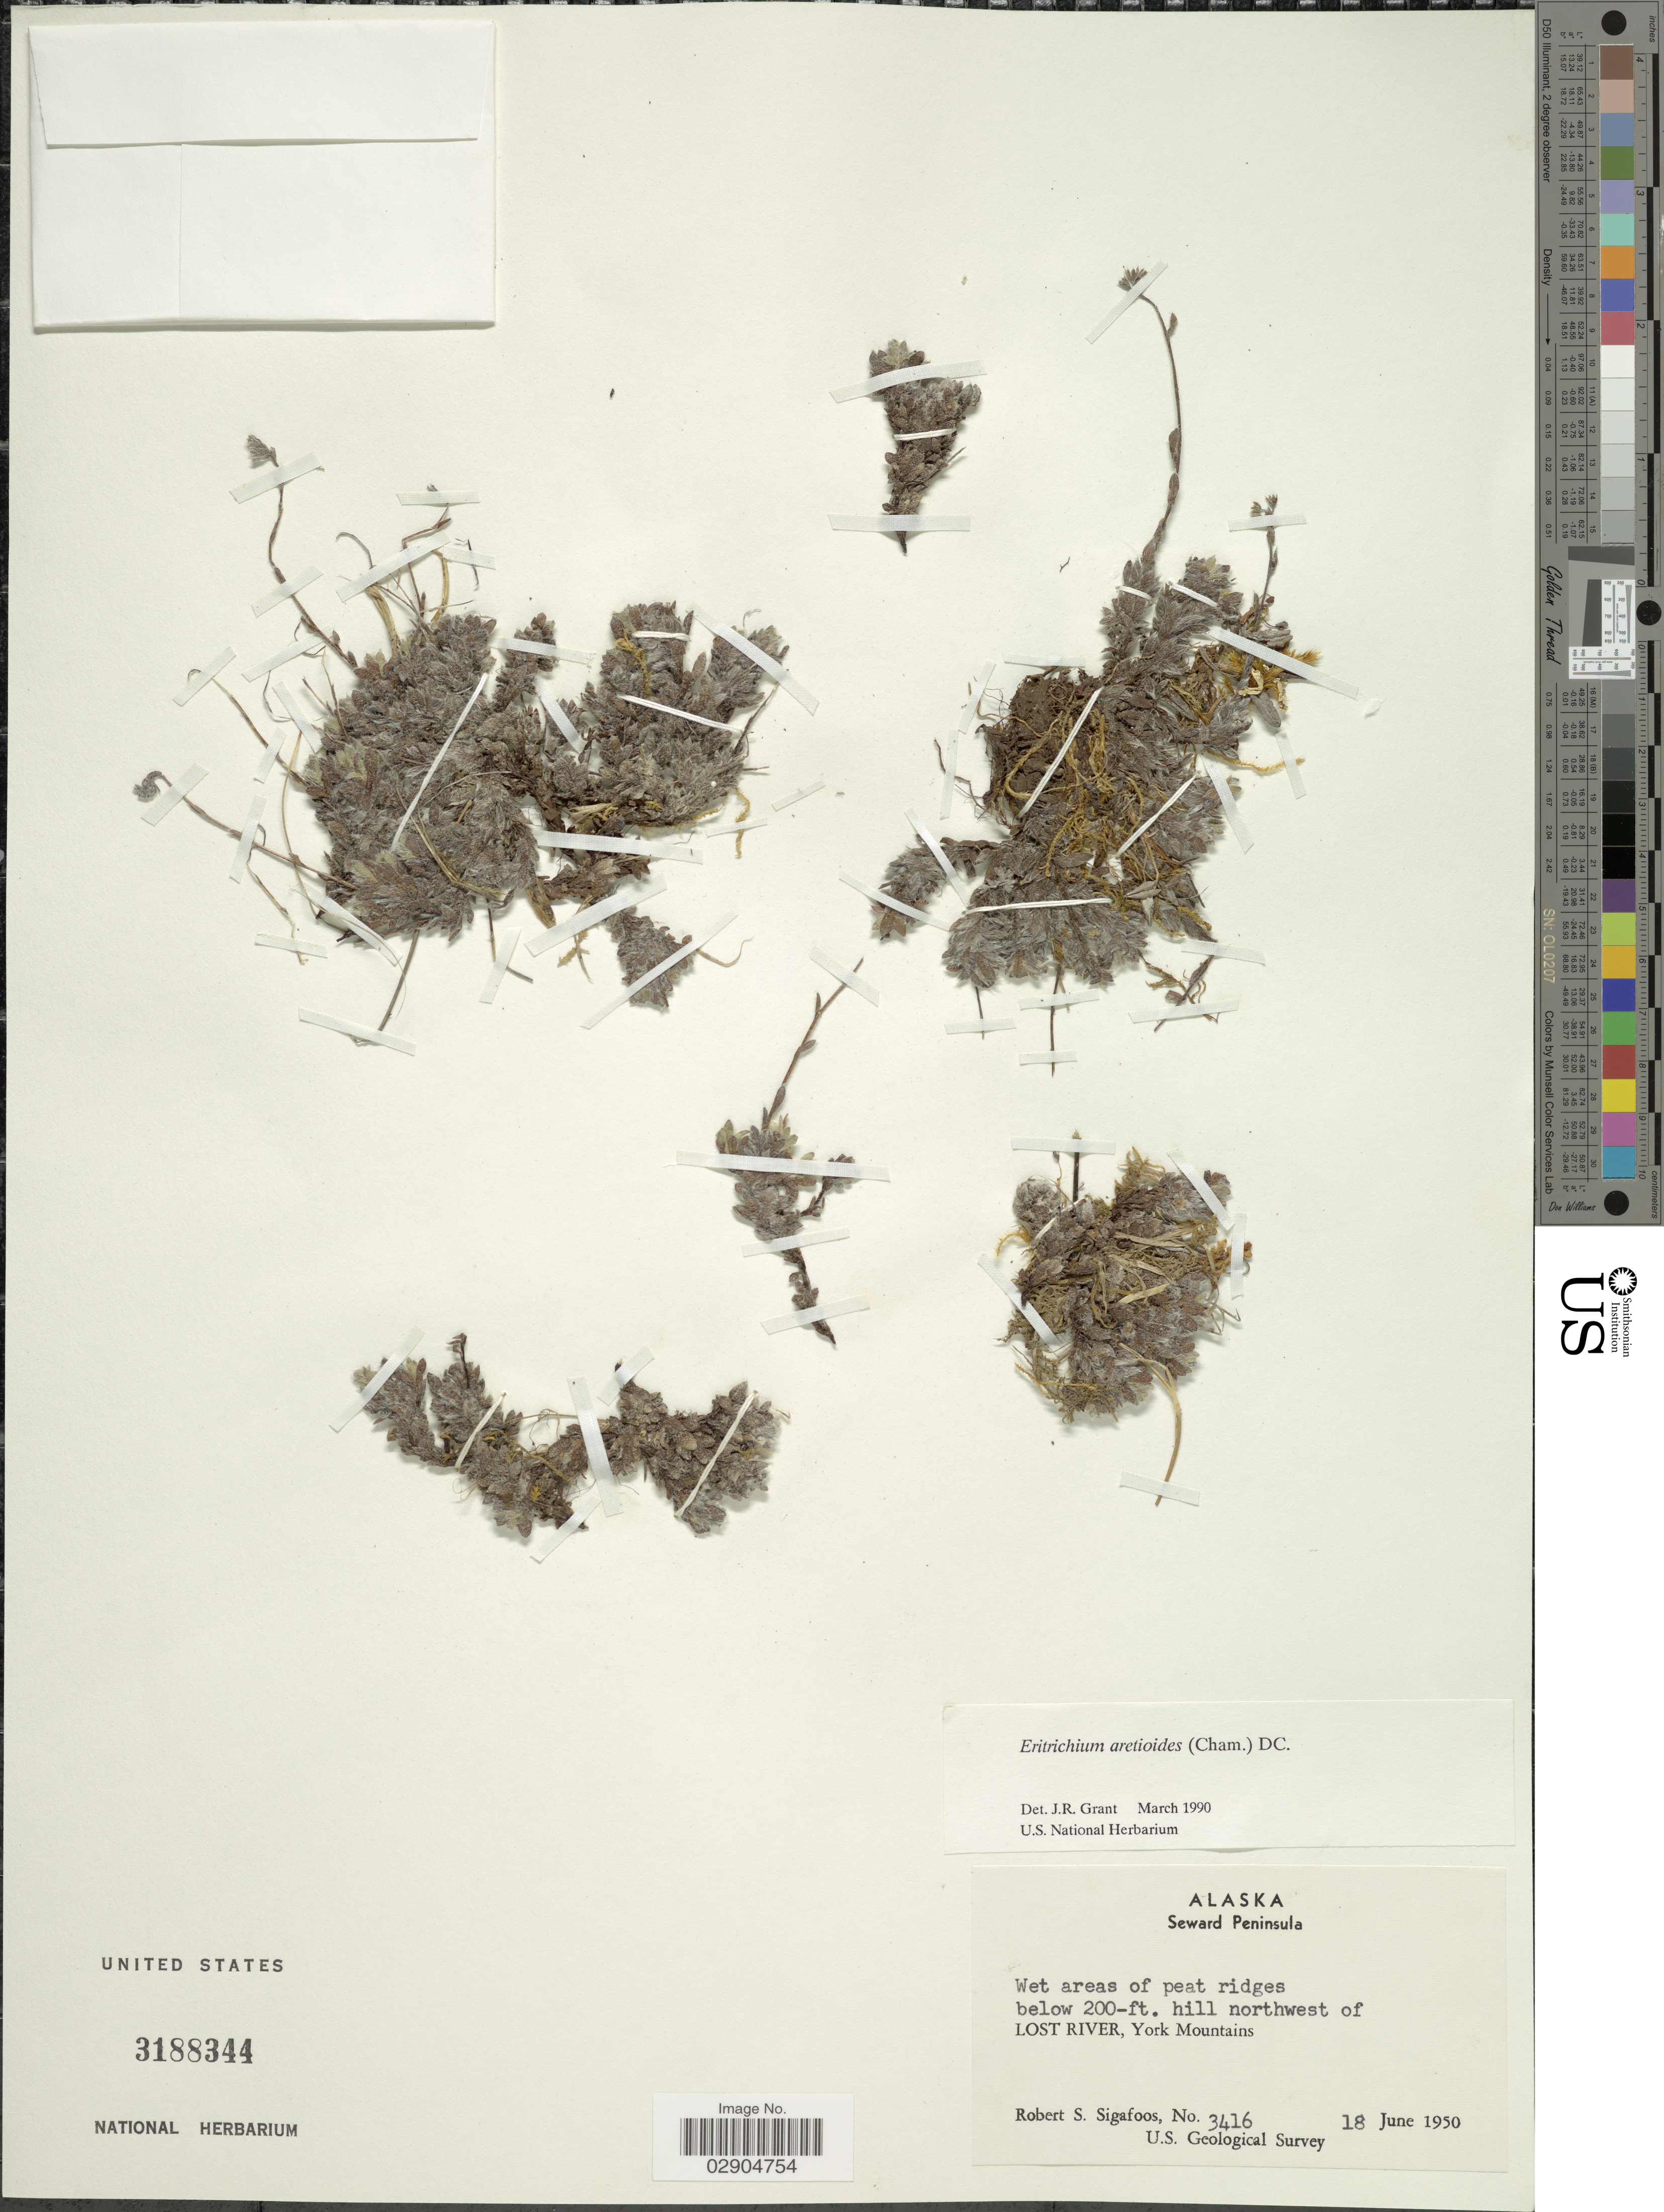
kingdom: Plantae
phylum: Tracheophyta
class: Magnoliopsida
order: Boraginales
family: Boraginaceae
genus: Eritrichium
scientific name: Eritrichium aretioides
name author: (Cham.) DC.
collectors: R. Sigafoos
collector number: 3416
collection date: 1950-06-18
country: United States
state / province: Alaska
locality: Seward Peninsula, Wet areas of peat ridges below, hill northwest of Lost River, York Mountains.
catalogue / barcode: US 3188344